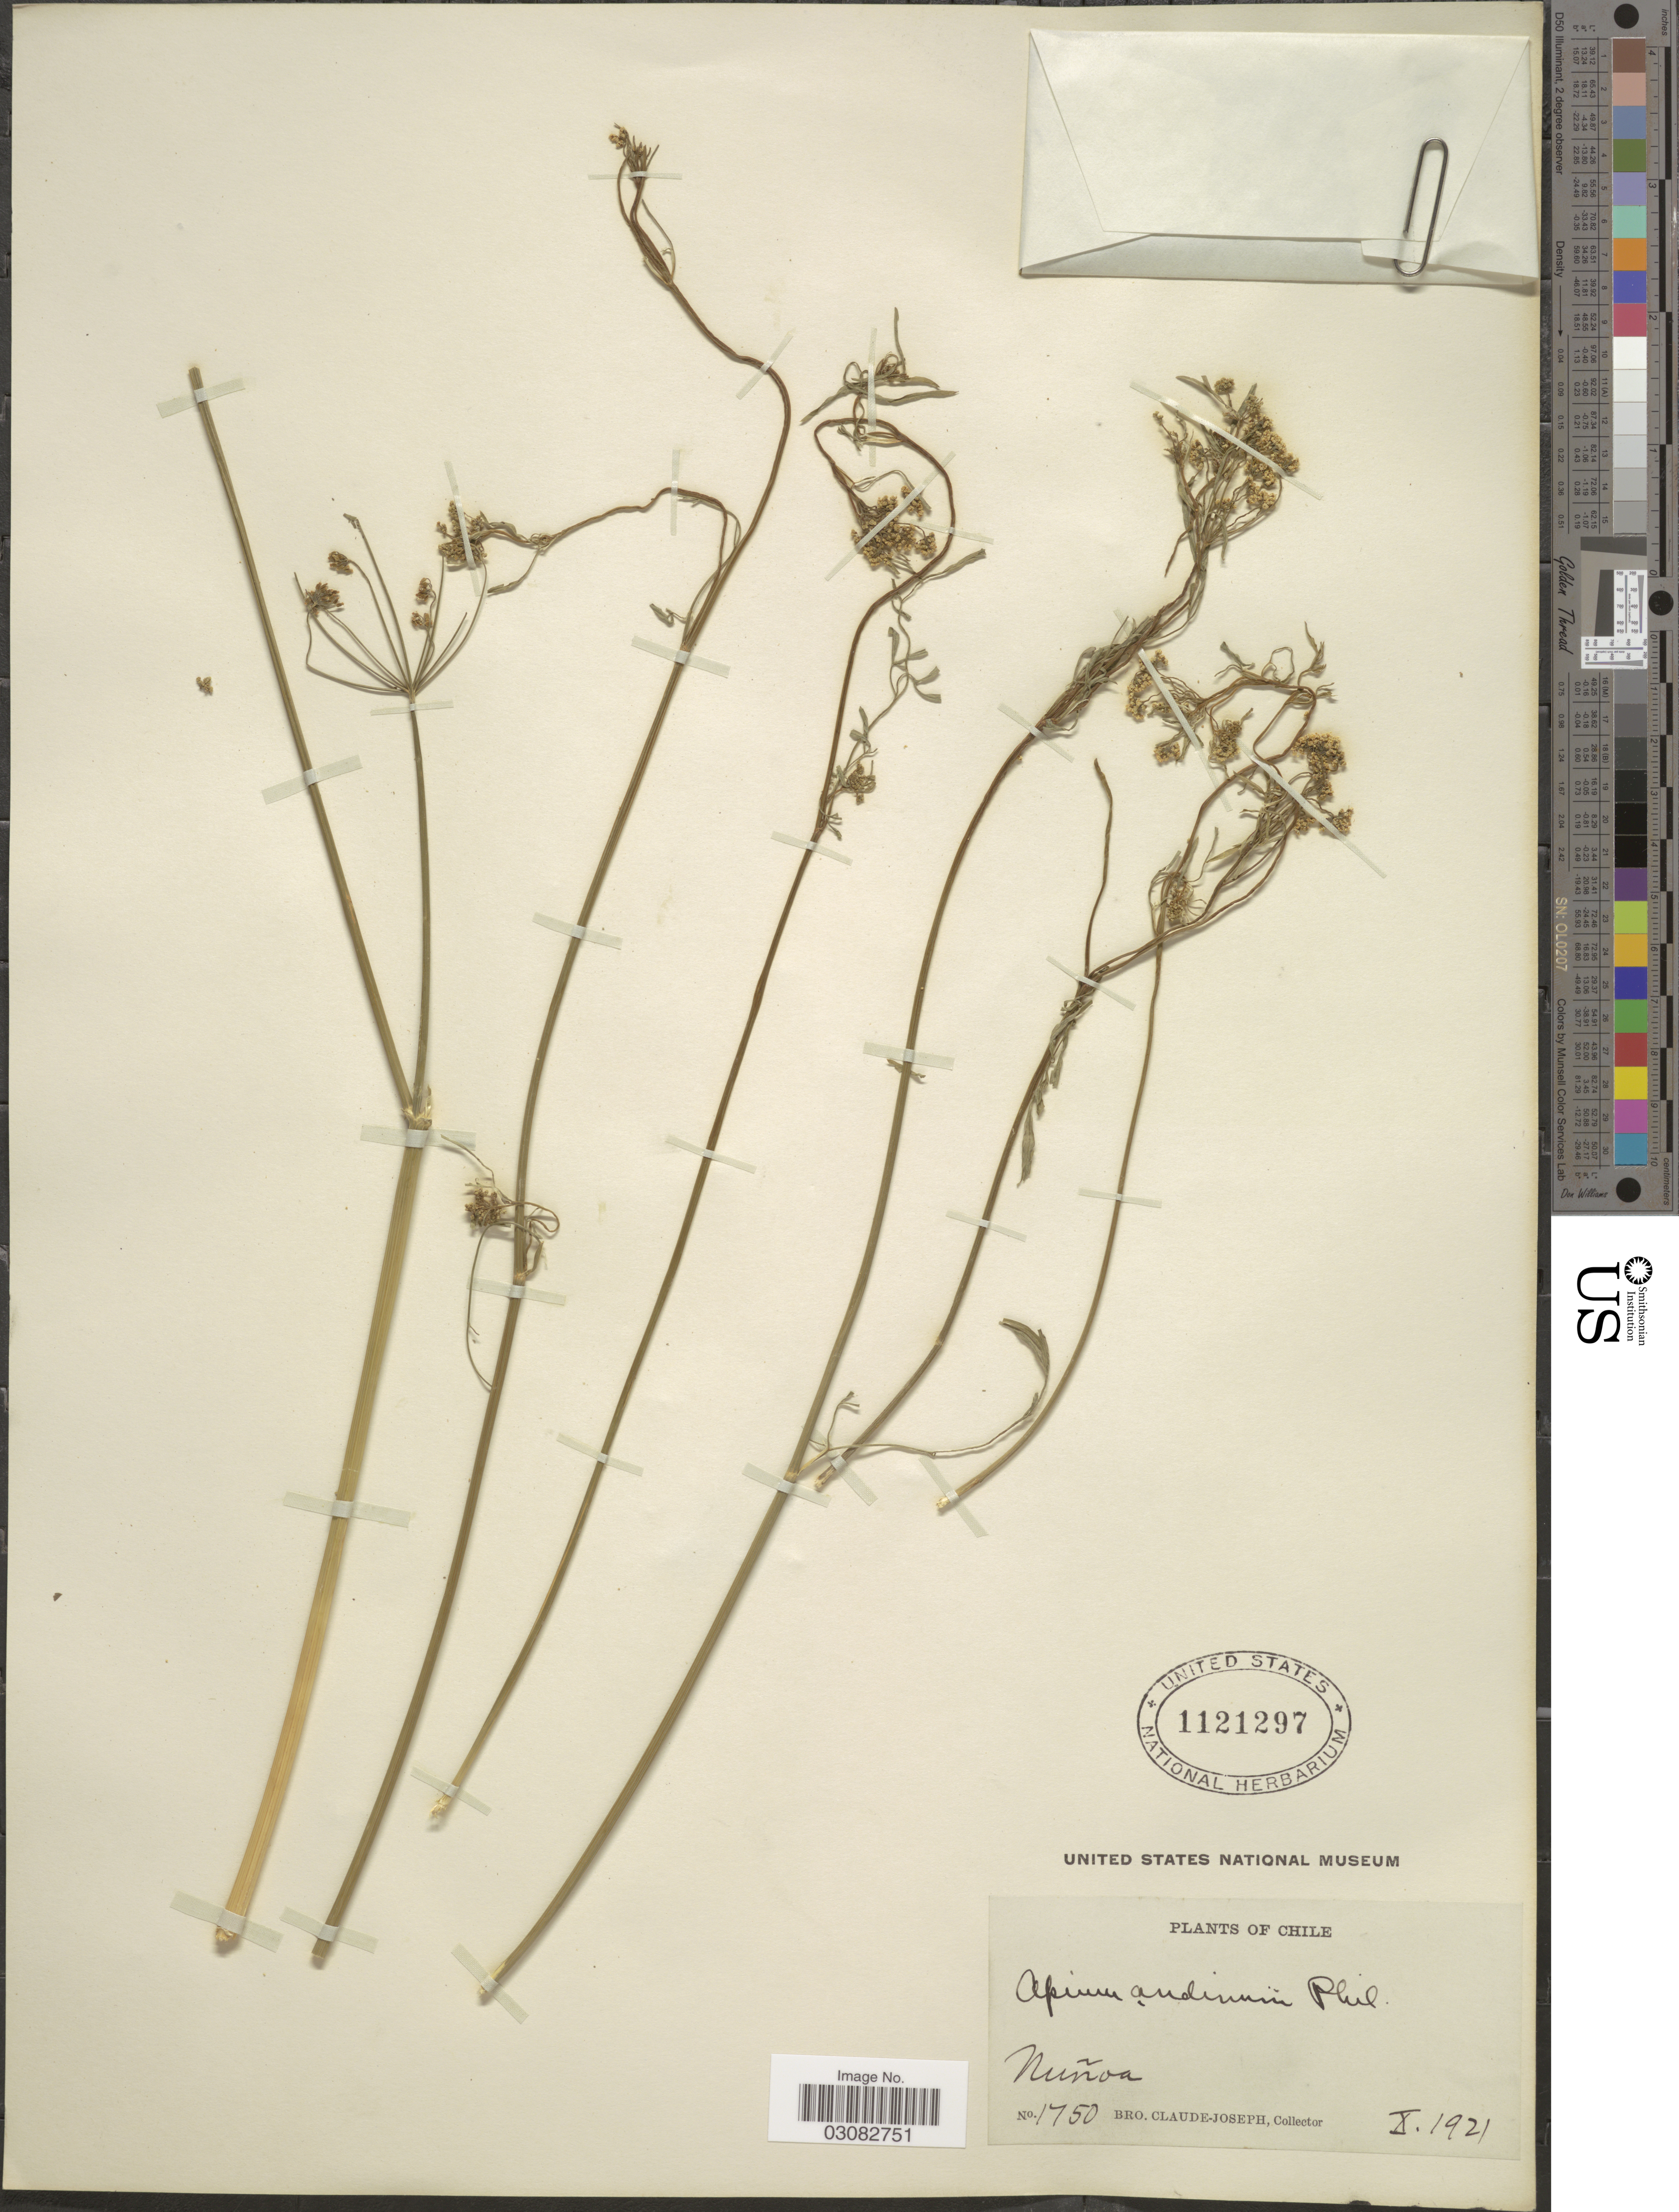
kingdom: Plantae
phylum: Tracheophyta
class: Magnoliopsida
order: Apiales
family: Apiaceae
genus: Apium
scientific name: Apium australe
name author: Thouars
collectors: Bro. Claude-Joseph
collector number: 1750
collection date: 1921-10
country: Chile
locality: Nuñoa.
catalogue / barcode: US 1121297